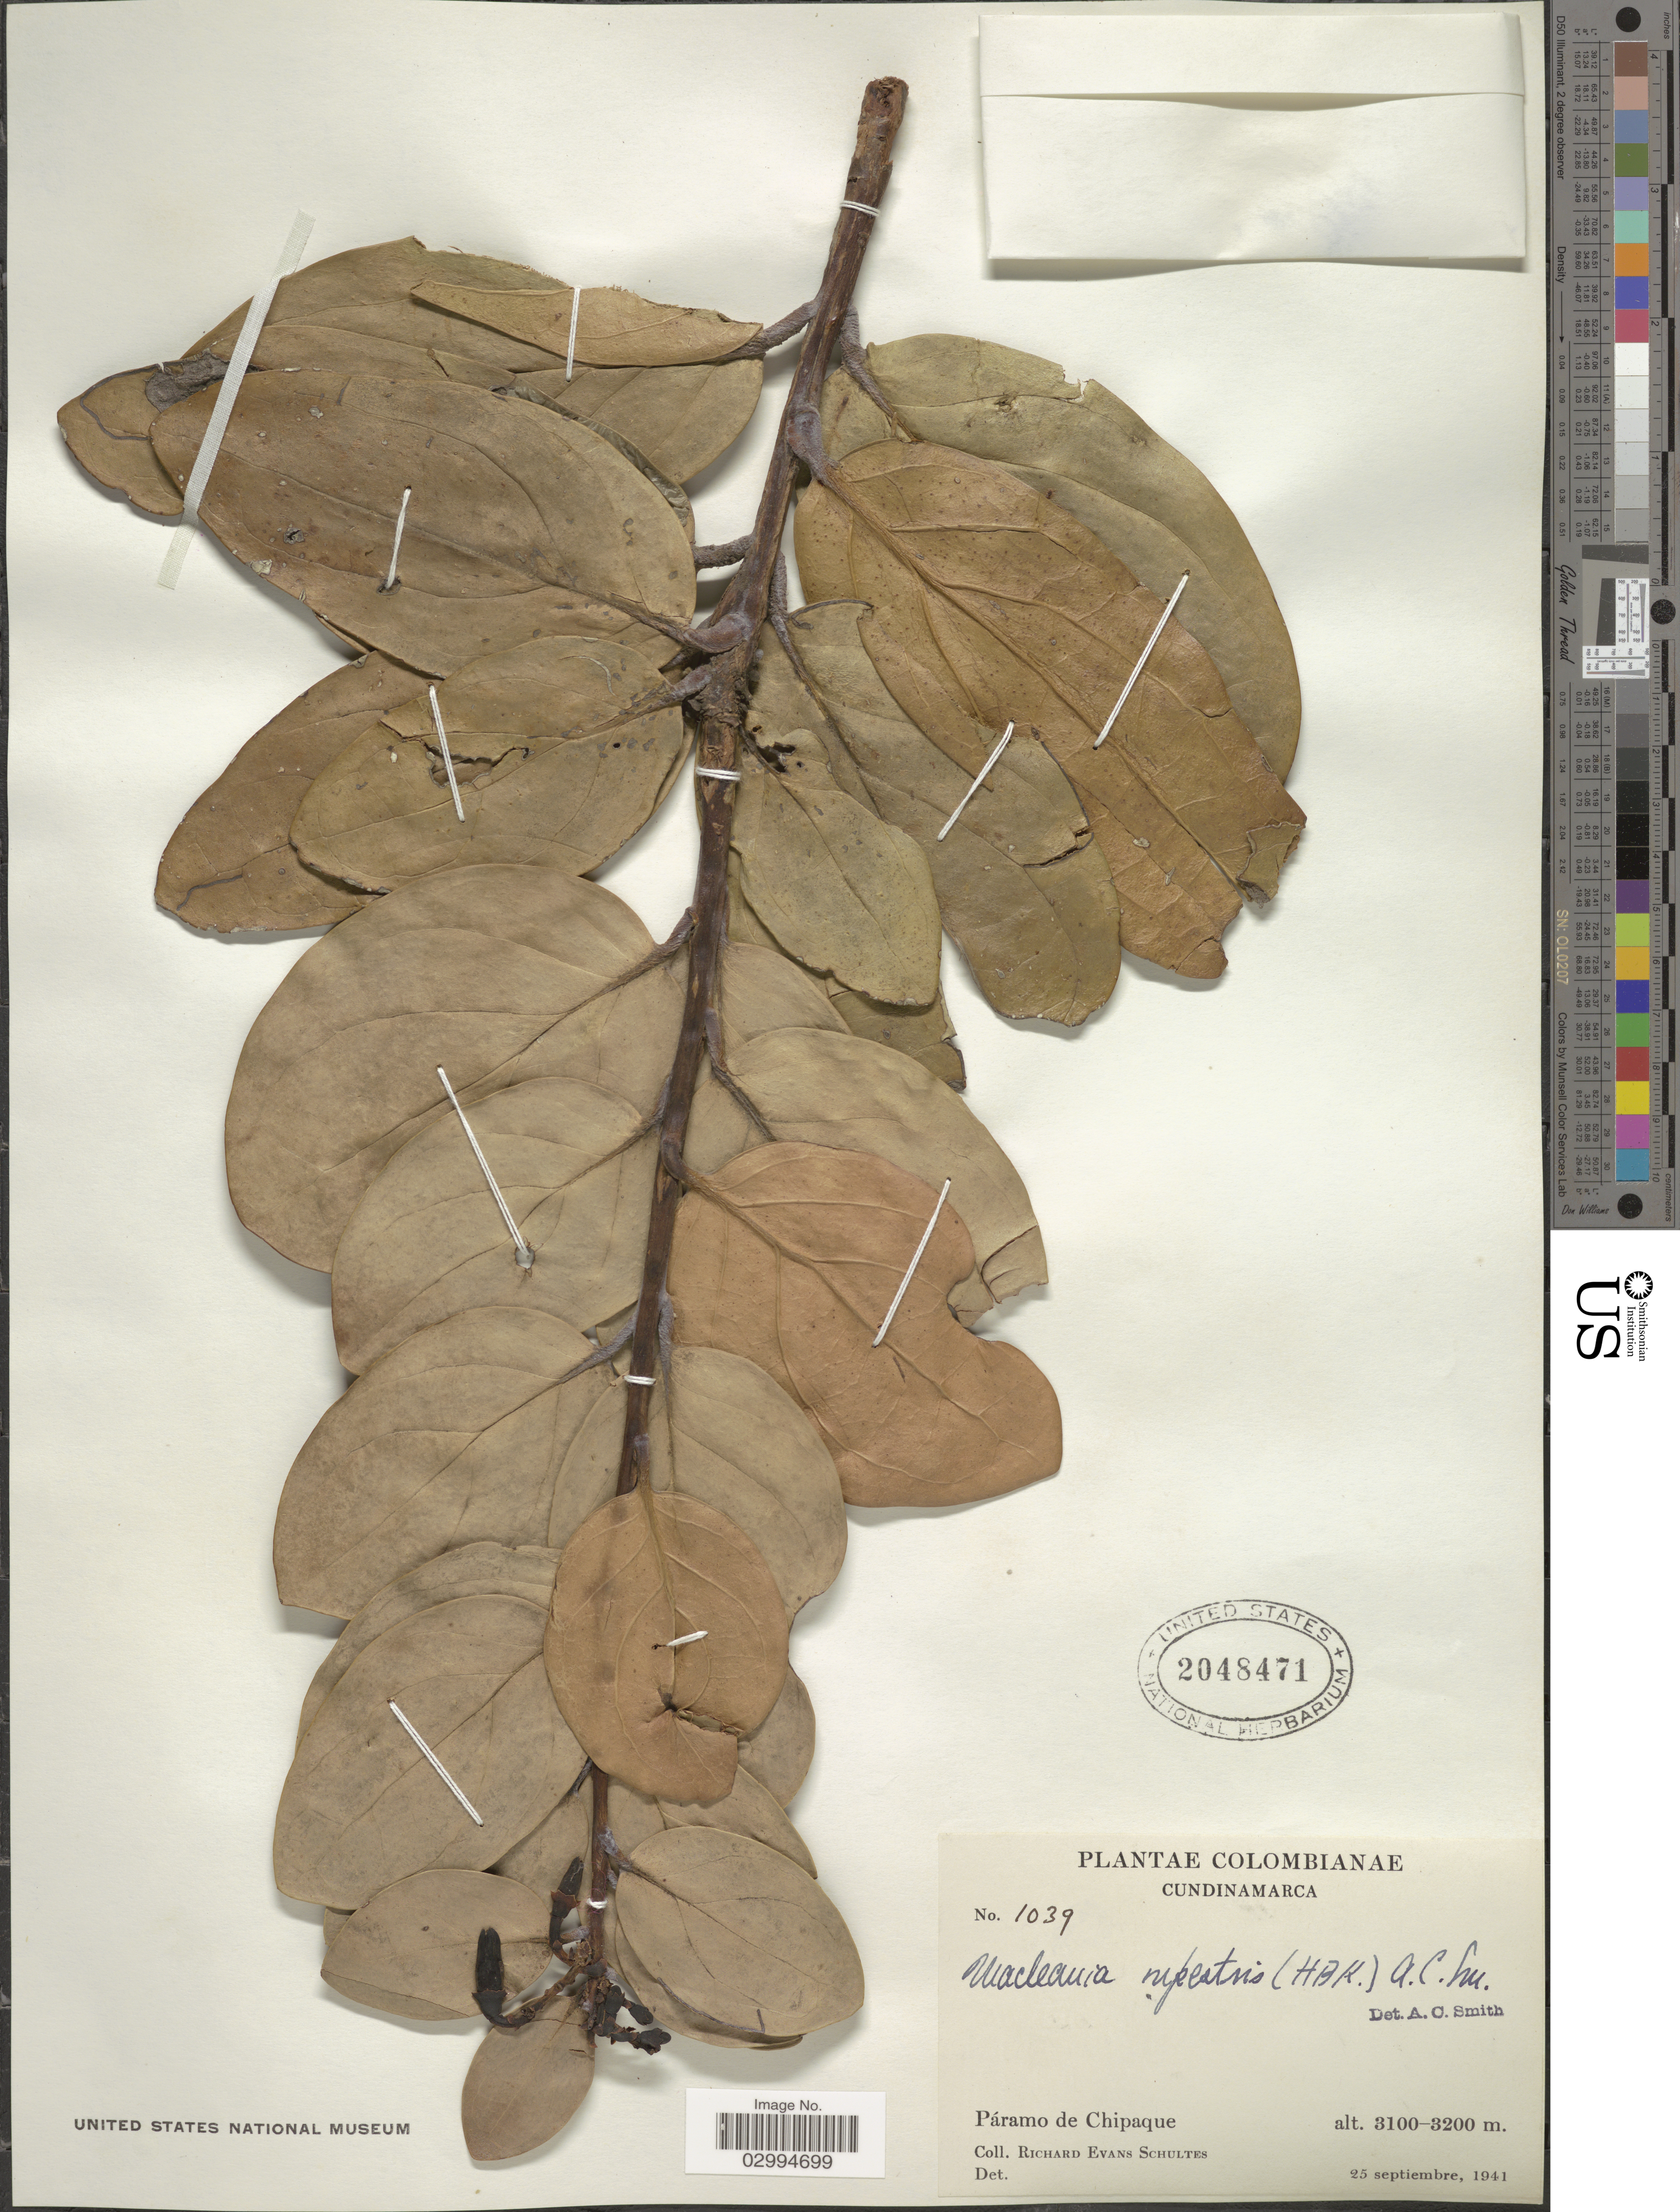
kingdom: Plantae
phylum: Tracheophyta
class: Magnoliopsida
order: Ericales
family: Ericaceae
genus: Macleania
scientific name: Macleania rupestris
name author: (Kunth) A.C. Sm.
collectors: R. E. Schultes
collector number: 1039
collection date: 1941-09-25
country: Colombia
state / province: Cundinamarca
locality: Páramo de Chipaque.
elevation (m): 3100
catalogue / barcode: US 2048471